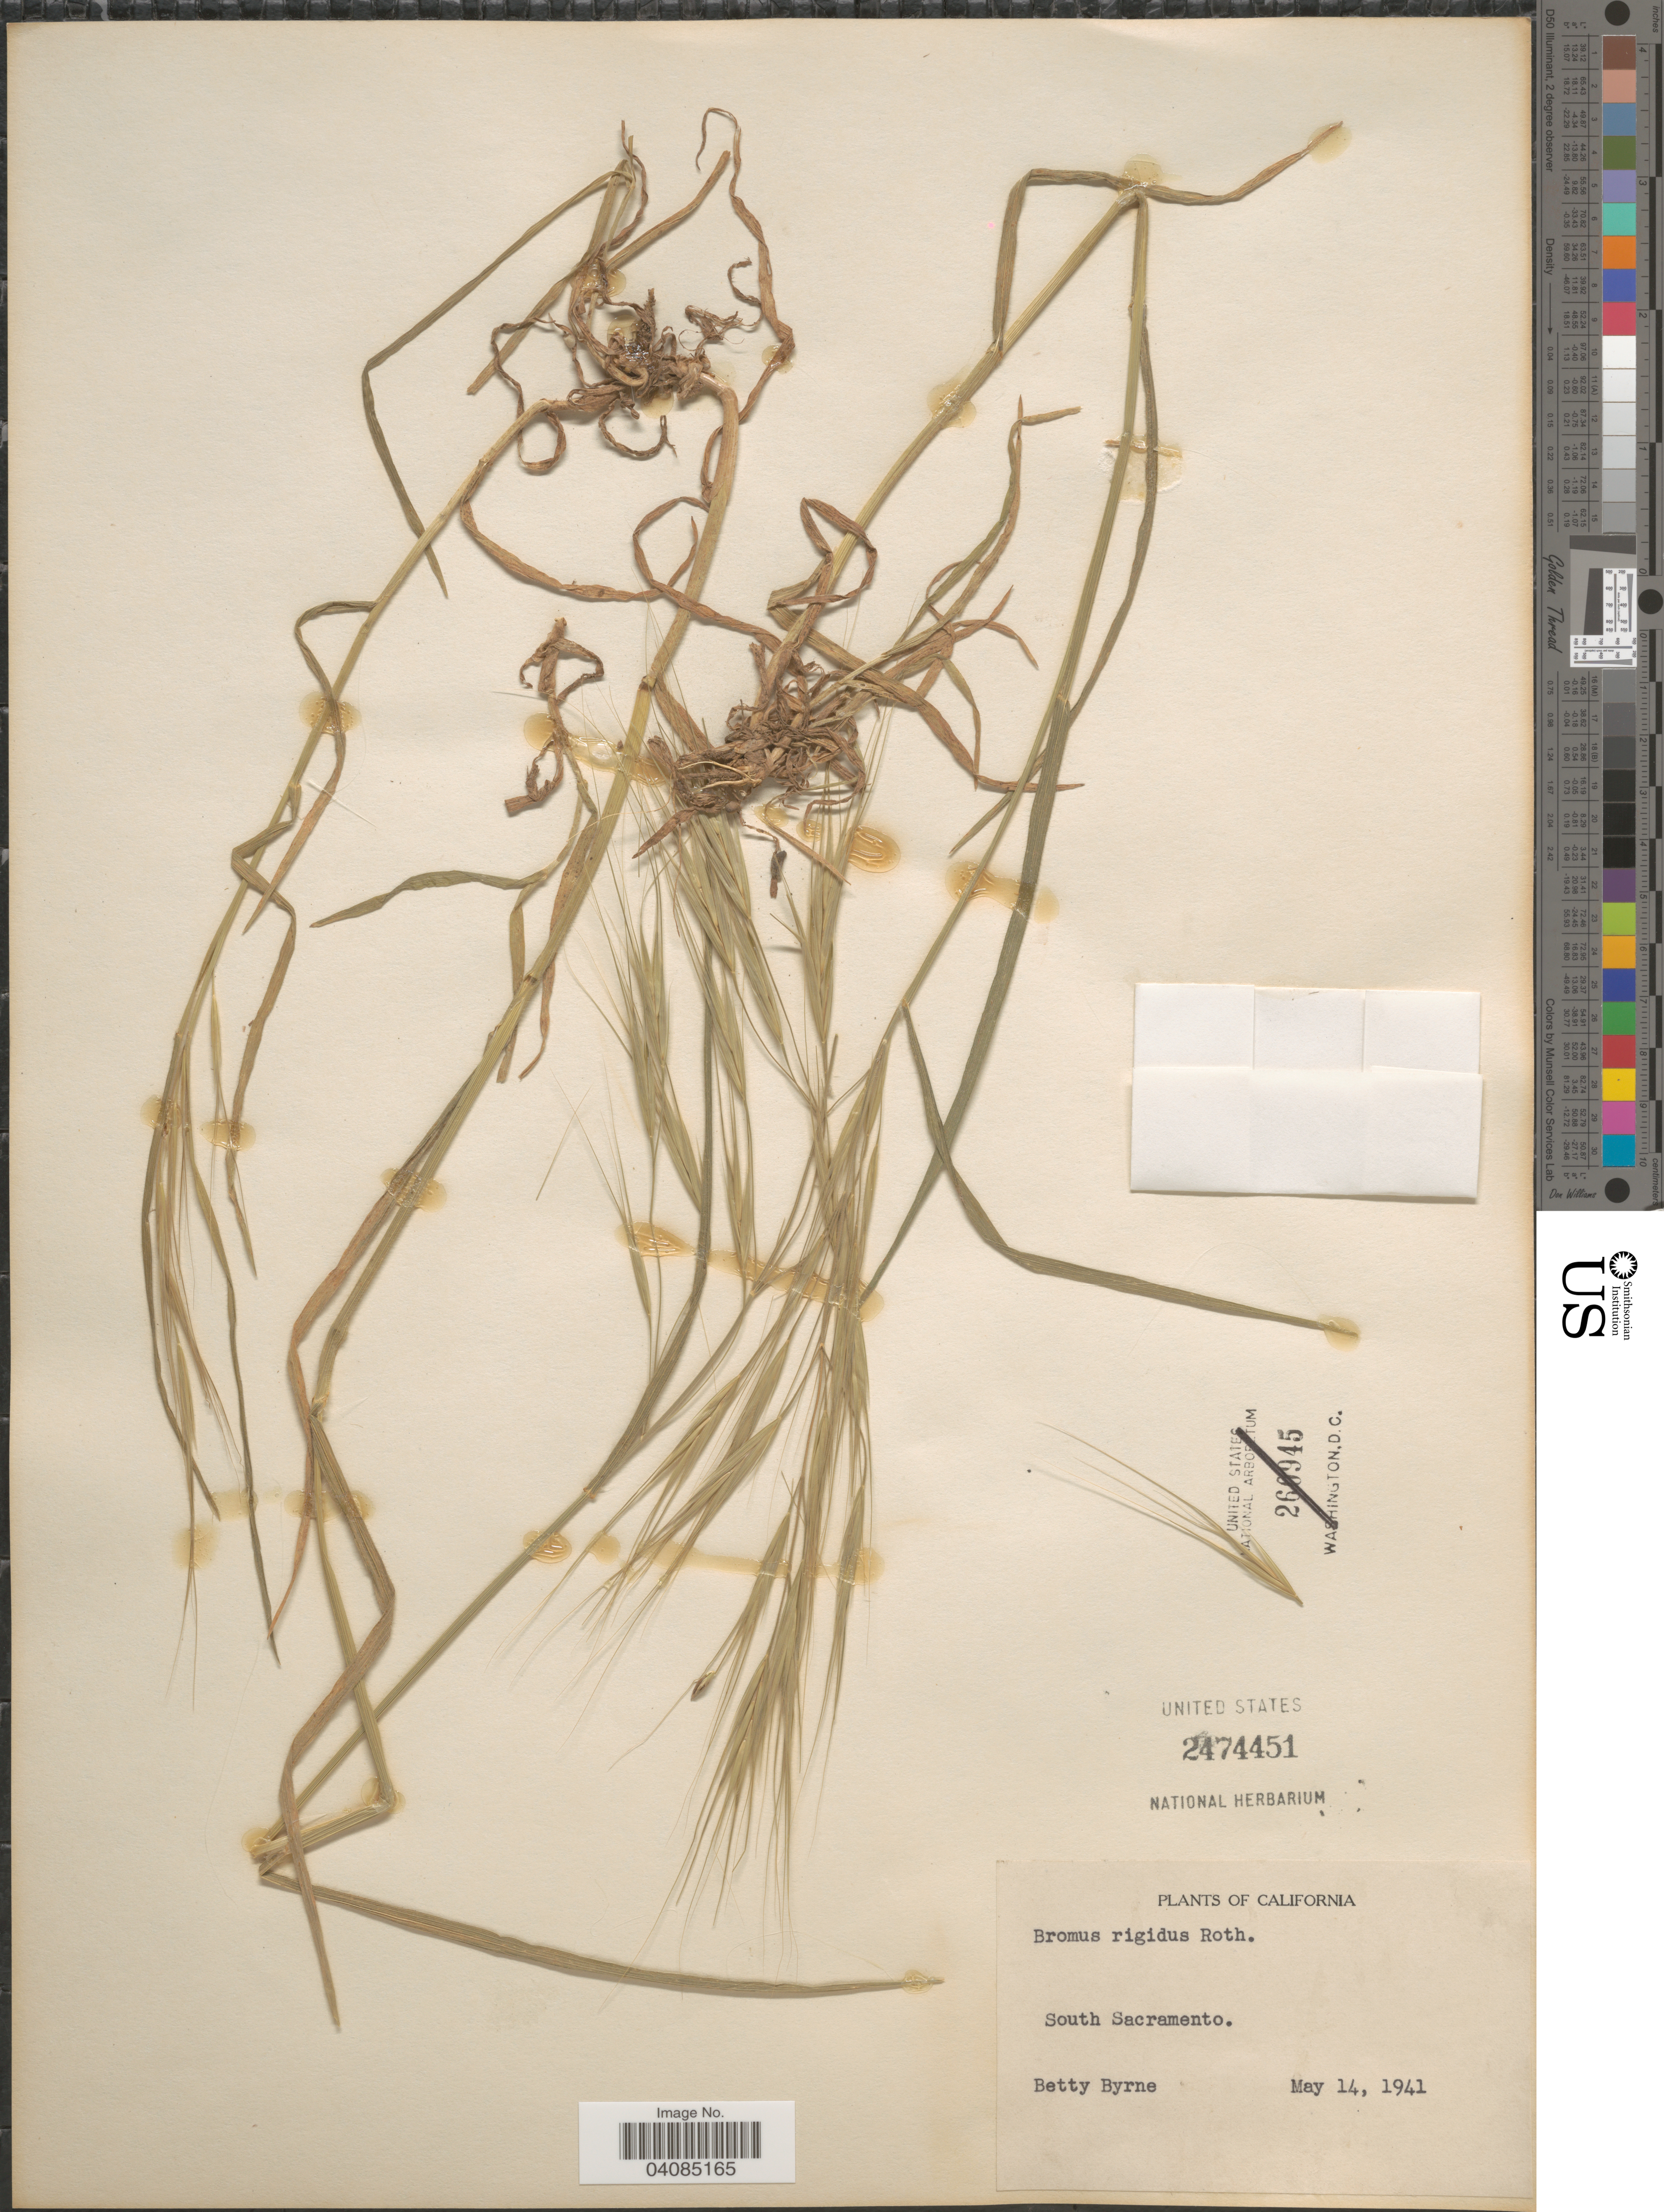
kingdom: Plantae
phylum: Tracheophyta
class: Liliopsida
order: Poales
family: Poaceae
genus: Bromus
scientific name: Bromus rigidus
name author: Roth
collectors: B. Byrne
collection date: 1941-05-14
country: United States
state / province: California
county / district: Sacramento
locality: South Sacramento.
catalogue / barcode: US 2474451